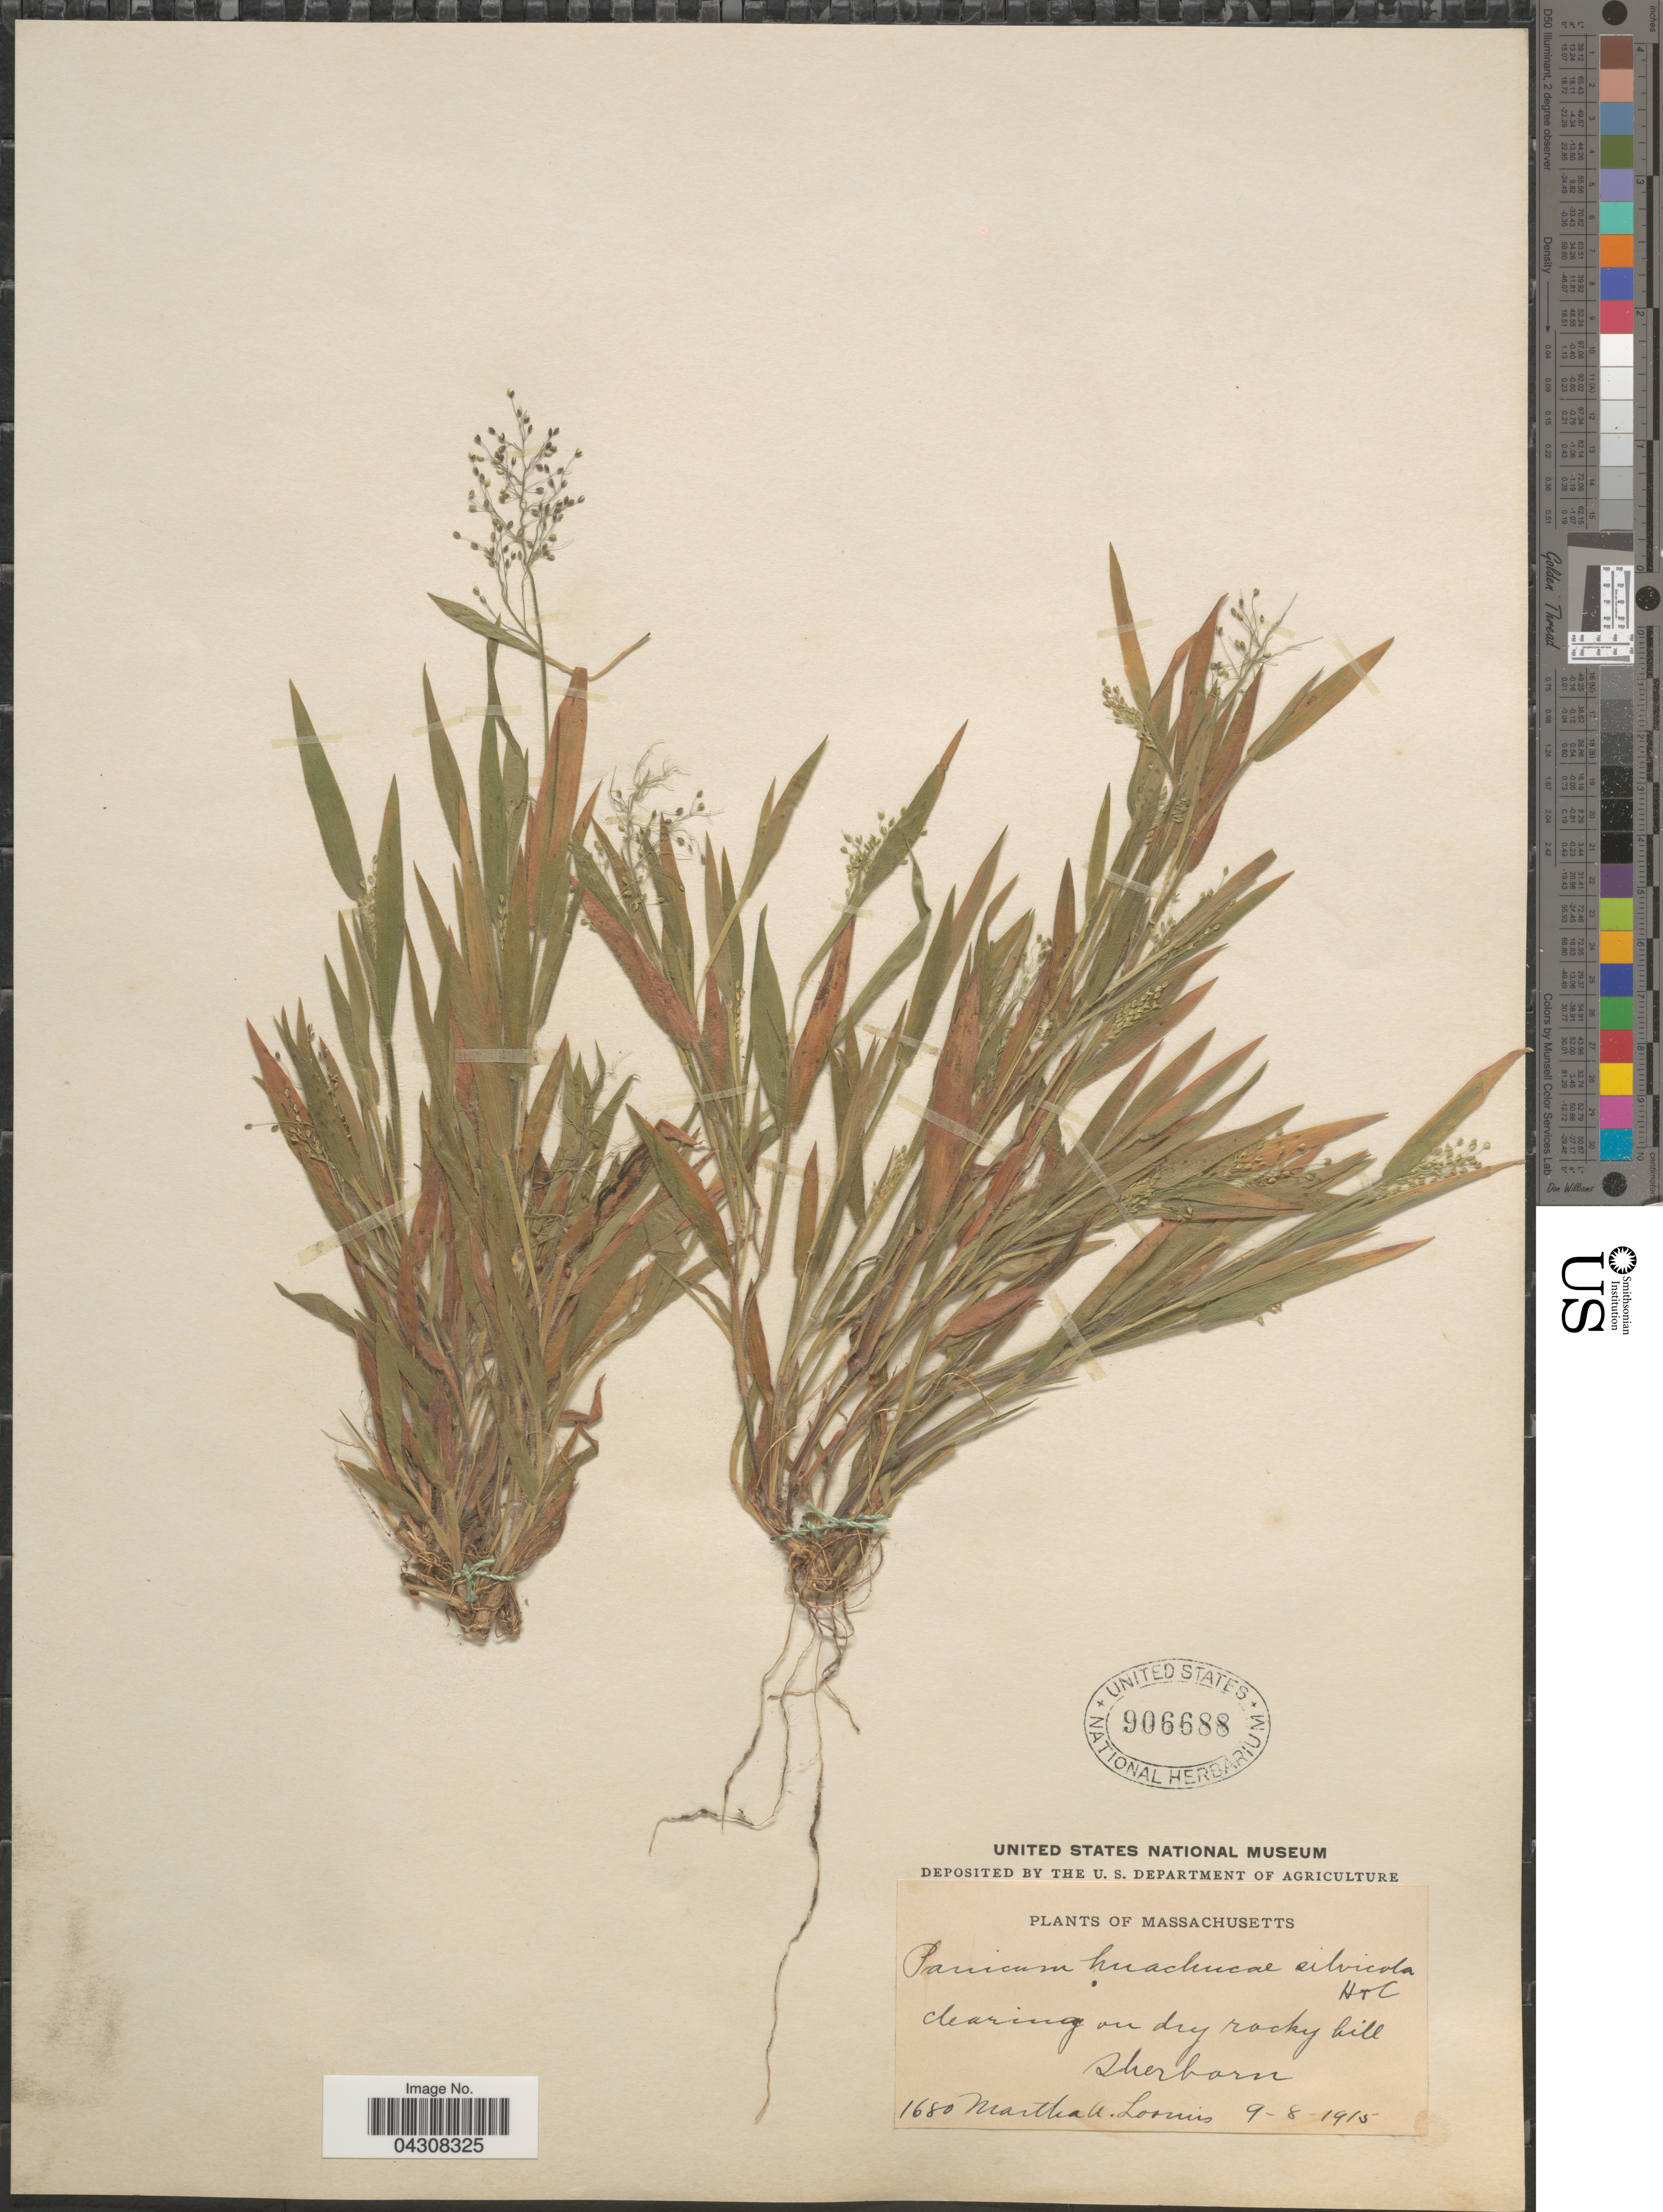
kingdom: Plantae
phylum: Tracheophyta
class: Liliopsida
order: Poales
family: Poaceae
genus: Dichanthelium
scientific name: Dichanthelium acuminatum var. acuminatum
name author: (Sw.) Gould & C.A. Clark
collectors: M. L. Loomis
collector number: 1680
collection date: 1915-09-08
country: United States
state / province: Massachusetts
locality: Clearing on dry rocky hill Sherborn.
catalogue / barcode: US 906688